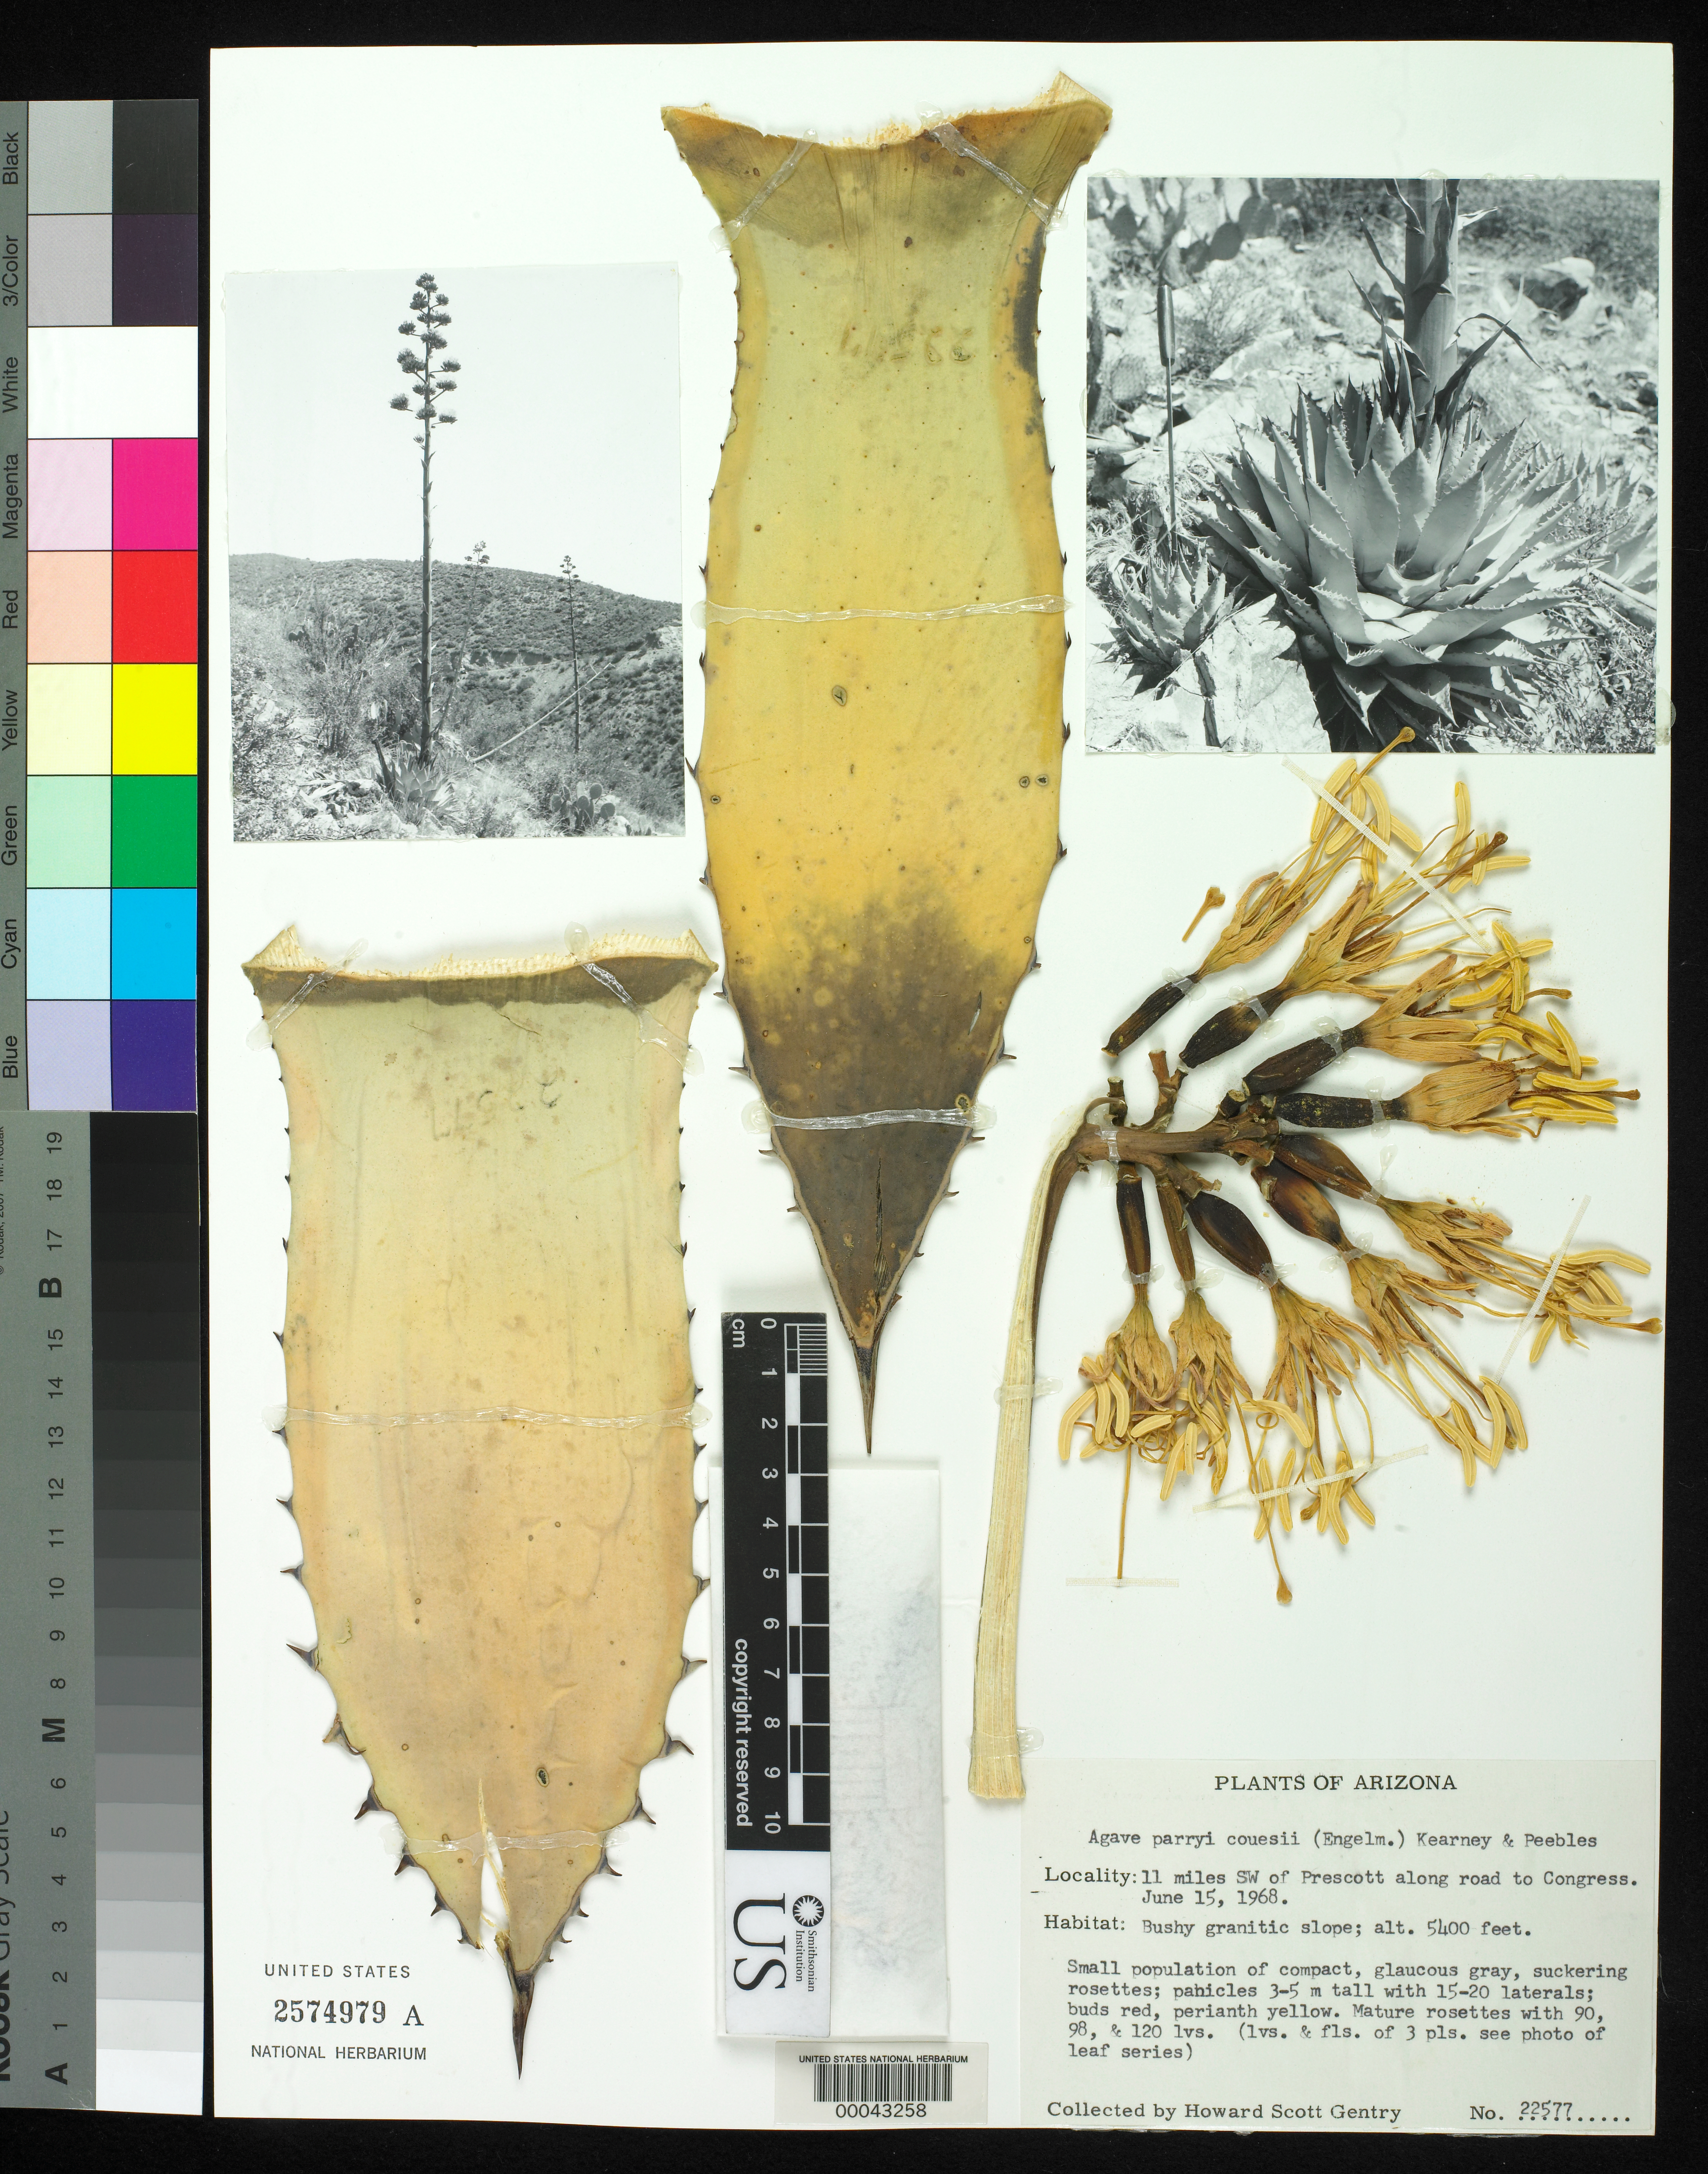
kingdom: Plantae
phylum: Tracheophyta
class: Liliopsida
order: Asparagales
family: Asparagaceae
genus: Agave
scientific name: Agave parryi var. couesii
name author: (Engelm. ex Trel.) Kearney & Peebles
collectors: H. S. Gentry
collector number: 22577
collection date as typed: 15 Jun 1968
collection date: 1968-06-15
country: United States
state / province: Arizona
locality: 11 mi sw of prescott along road to congress.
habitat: Bushy granitic slope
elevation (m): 1646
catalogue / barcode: US 2574979A